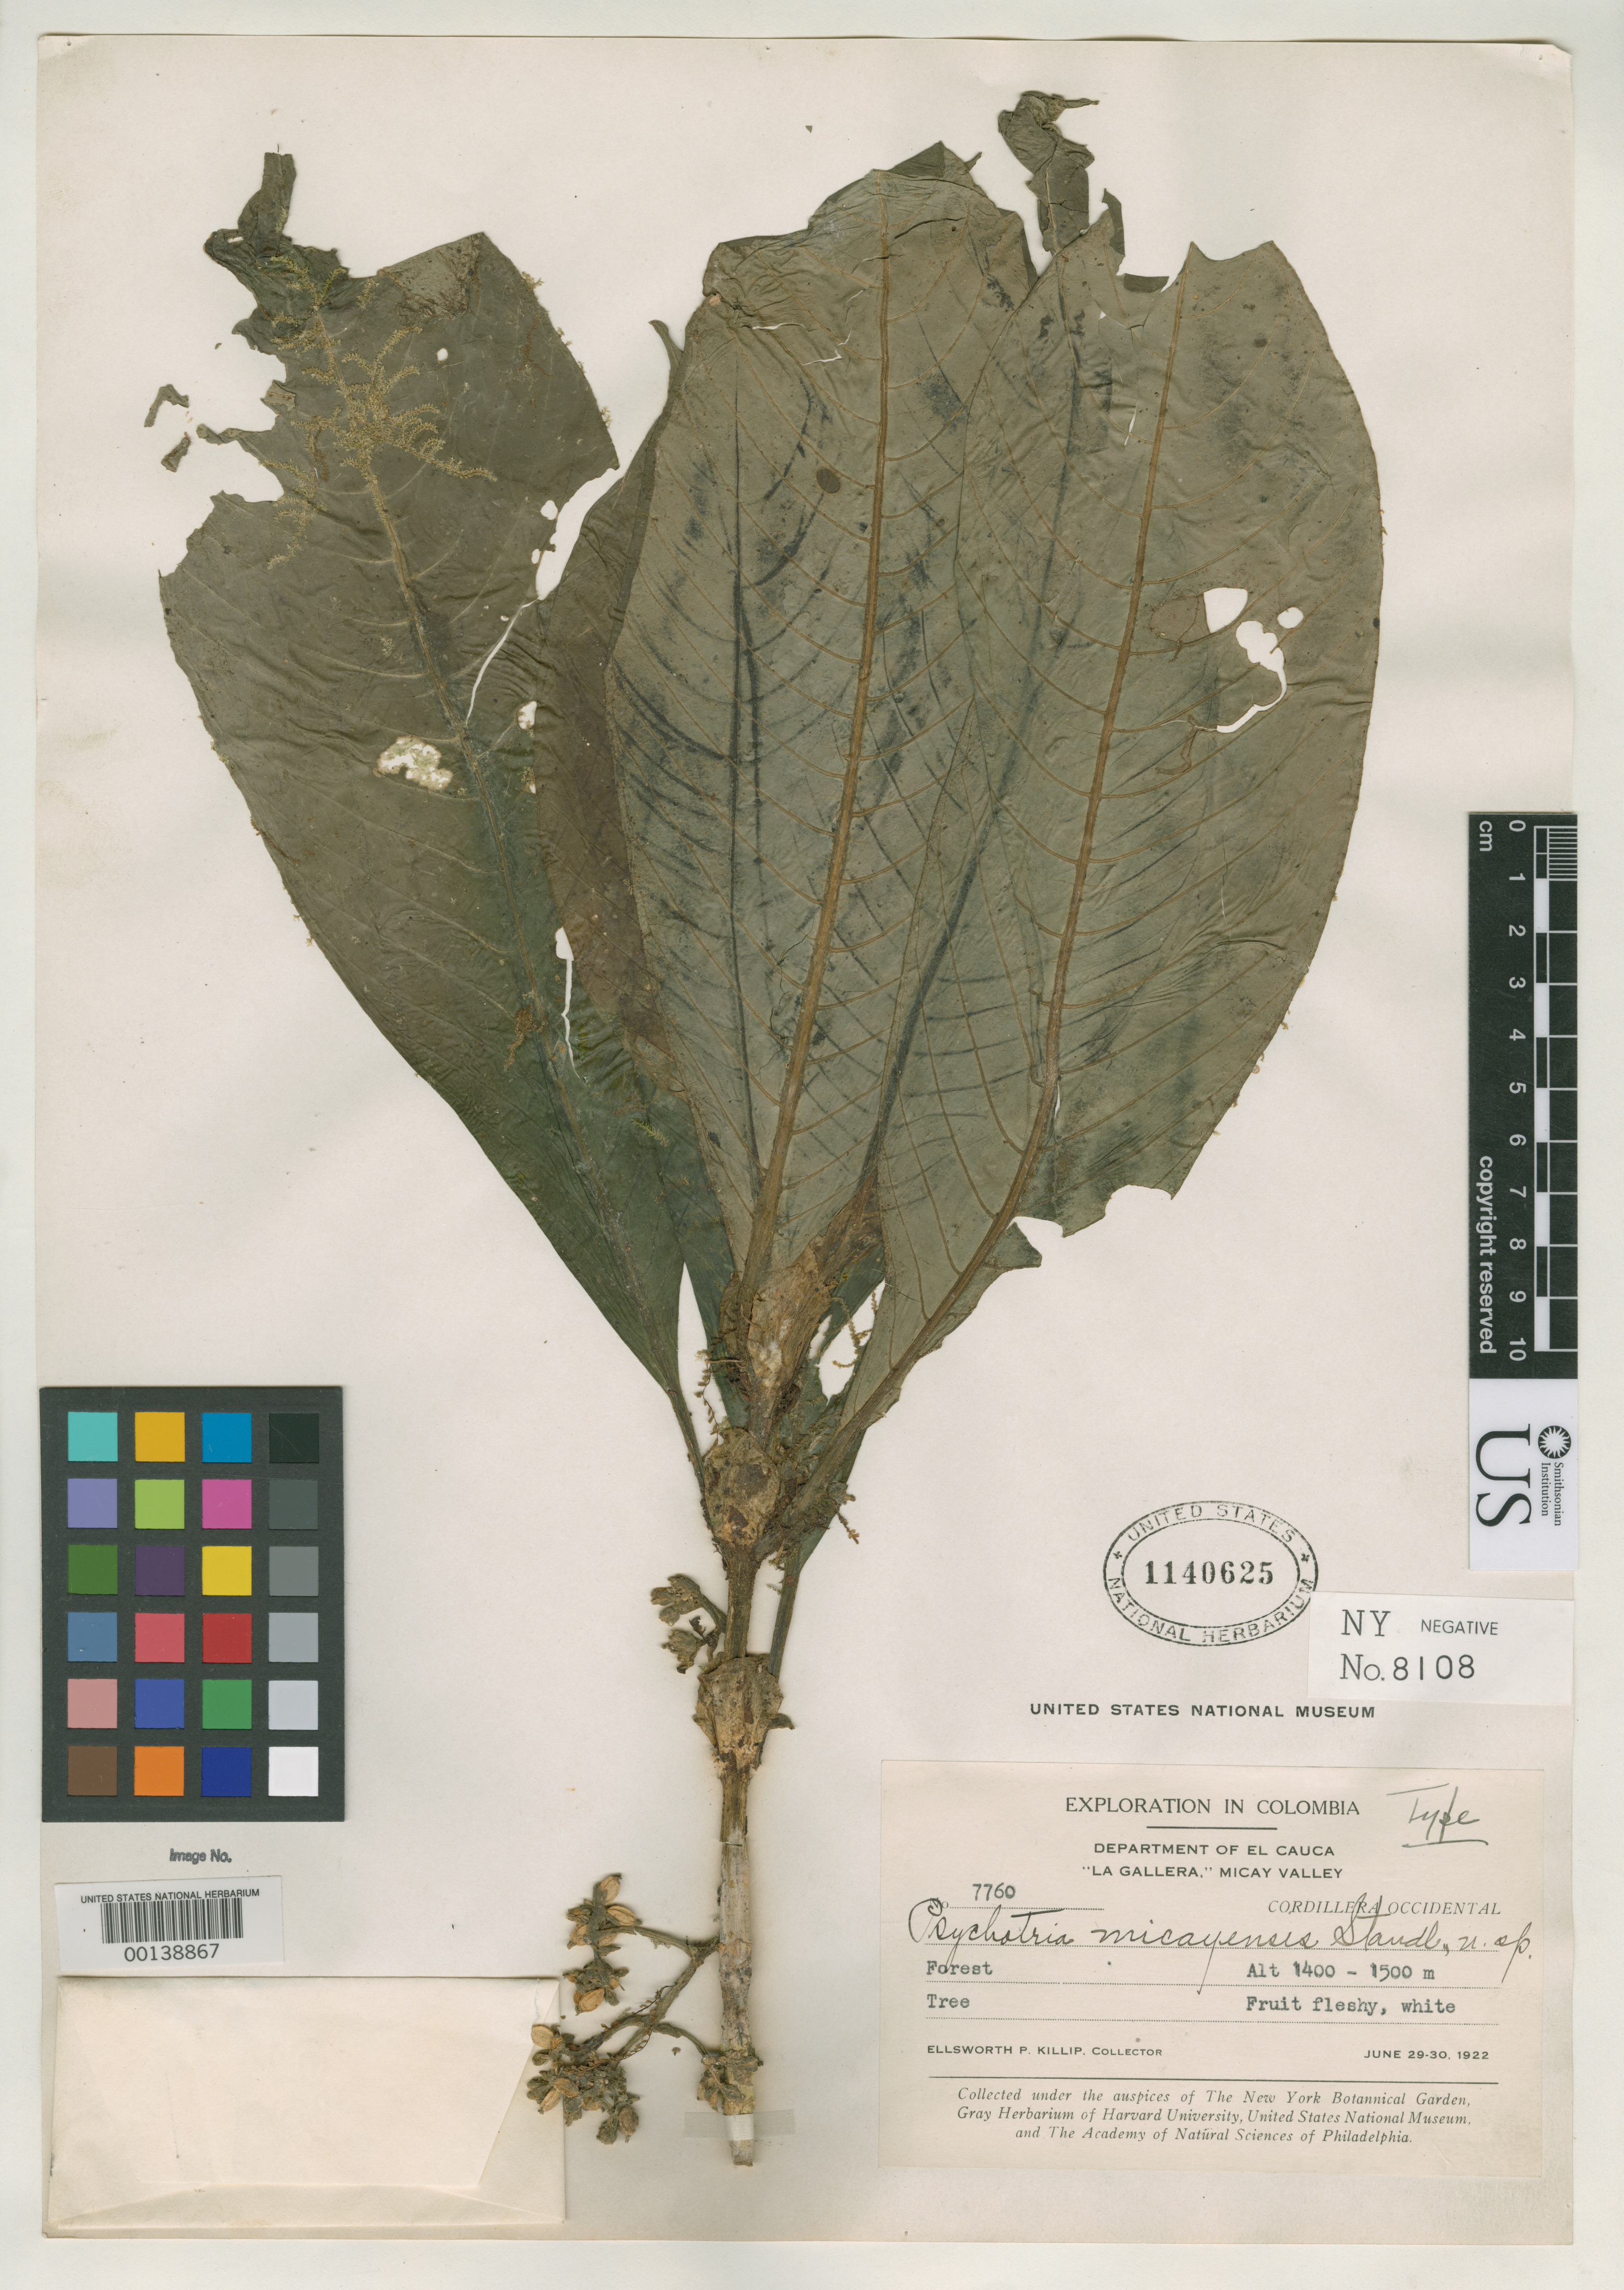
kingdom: Plantae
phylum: Tracheophyta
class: Magnoliopsida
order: Gentianales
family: Rubiaceae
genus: Psychotria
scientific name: Psychotria micayensis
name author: Standl.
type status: Holotype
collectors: E. P. Killip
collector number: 7760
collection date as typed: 29 Jun 1922 to 30 Jun 1922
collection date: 1922-06-29/1922-06-30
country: Colombia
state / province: Cauca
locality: La Gallera, Micay Valley.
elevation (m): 1400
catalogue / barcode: US 1140625